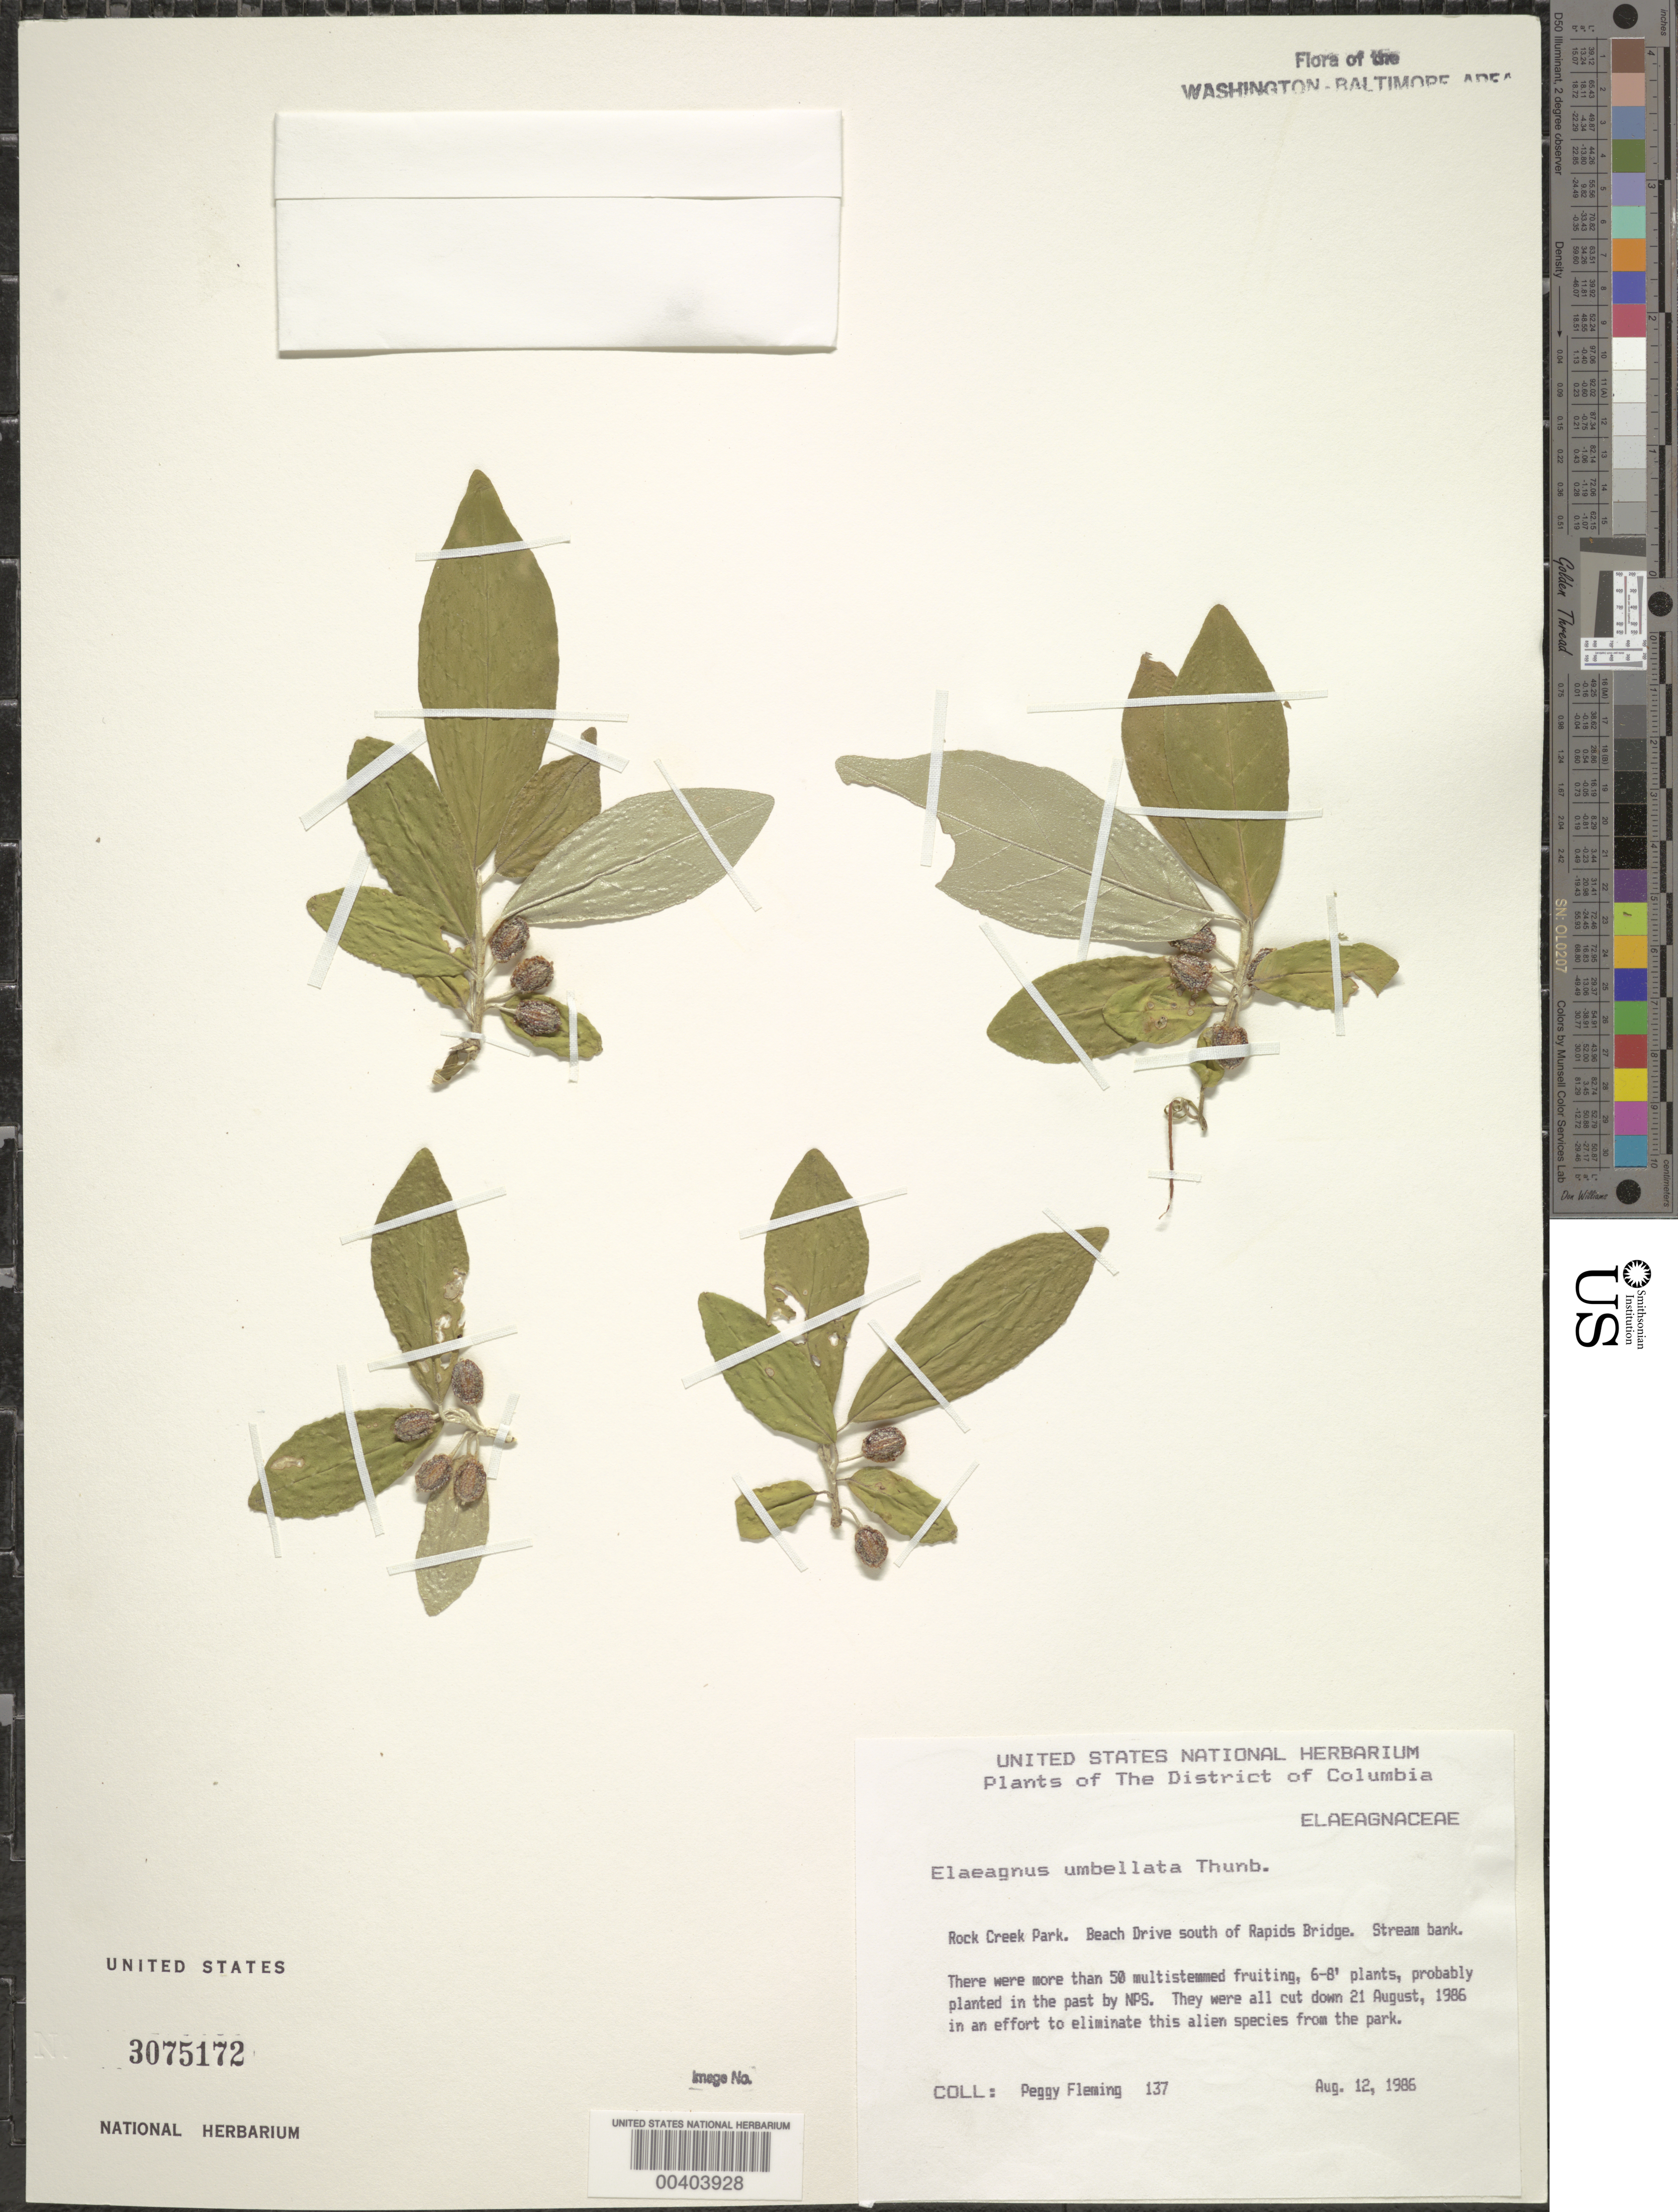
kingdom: Plantae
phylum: Tracheophyta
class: Magnoliopsida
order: Rosales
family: Elaeagnaceae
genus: Elaeagnus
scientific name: Elaeagnus sp.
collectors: P. Fleming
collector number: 137.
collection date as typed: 12 Aug 1986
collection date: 1986-08-12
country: United States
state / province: District of Columbia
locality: Rock Creek Park, Beach Drive S of Rapids Bridge Rock Creek Park and Vicinity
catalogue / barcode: US 3075172